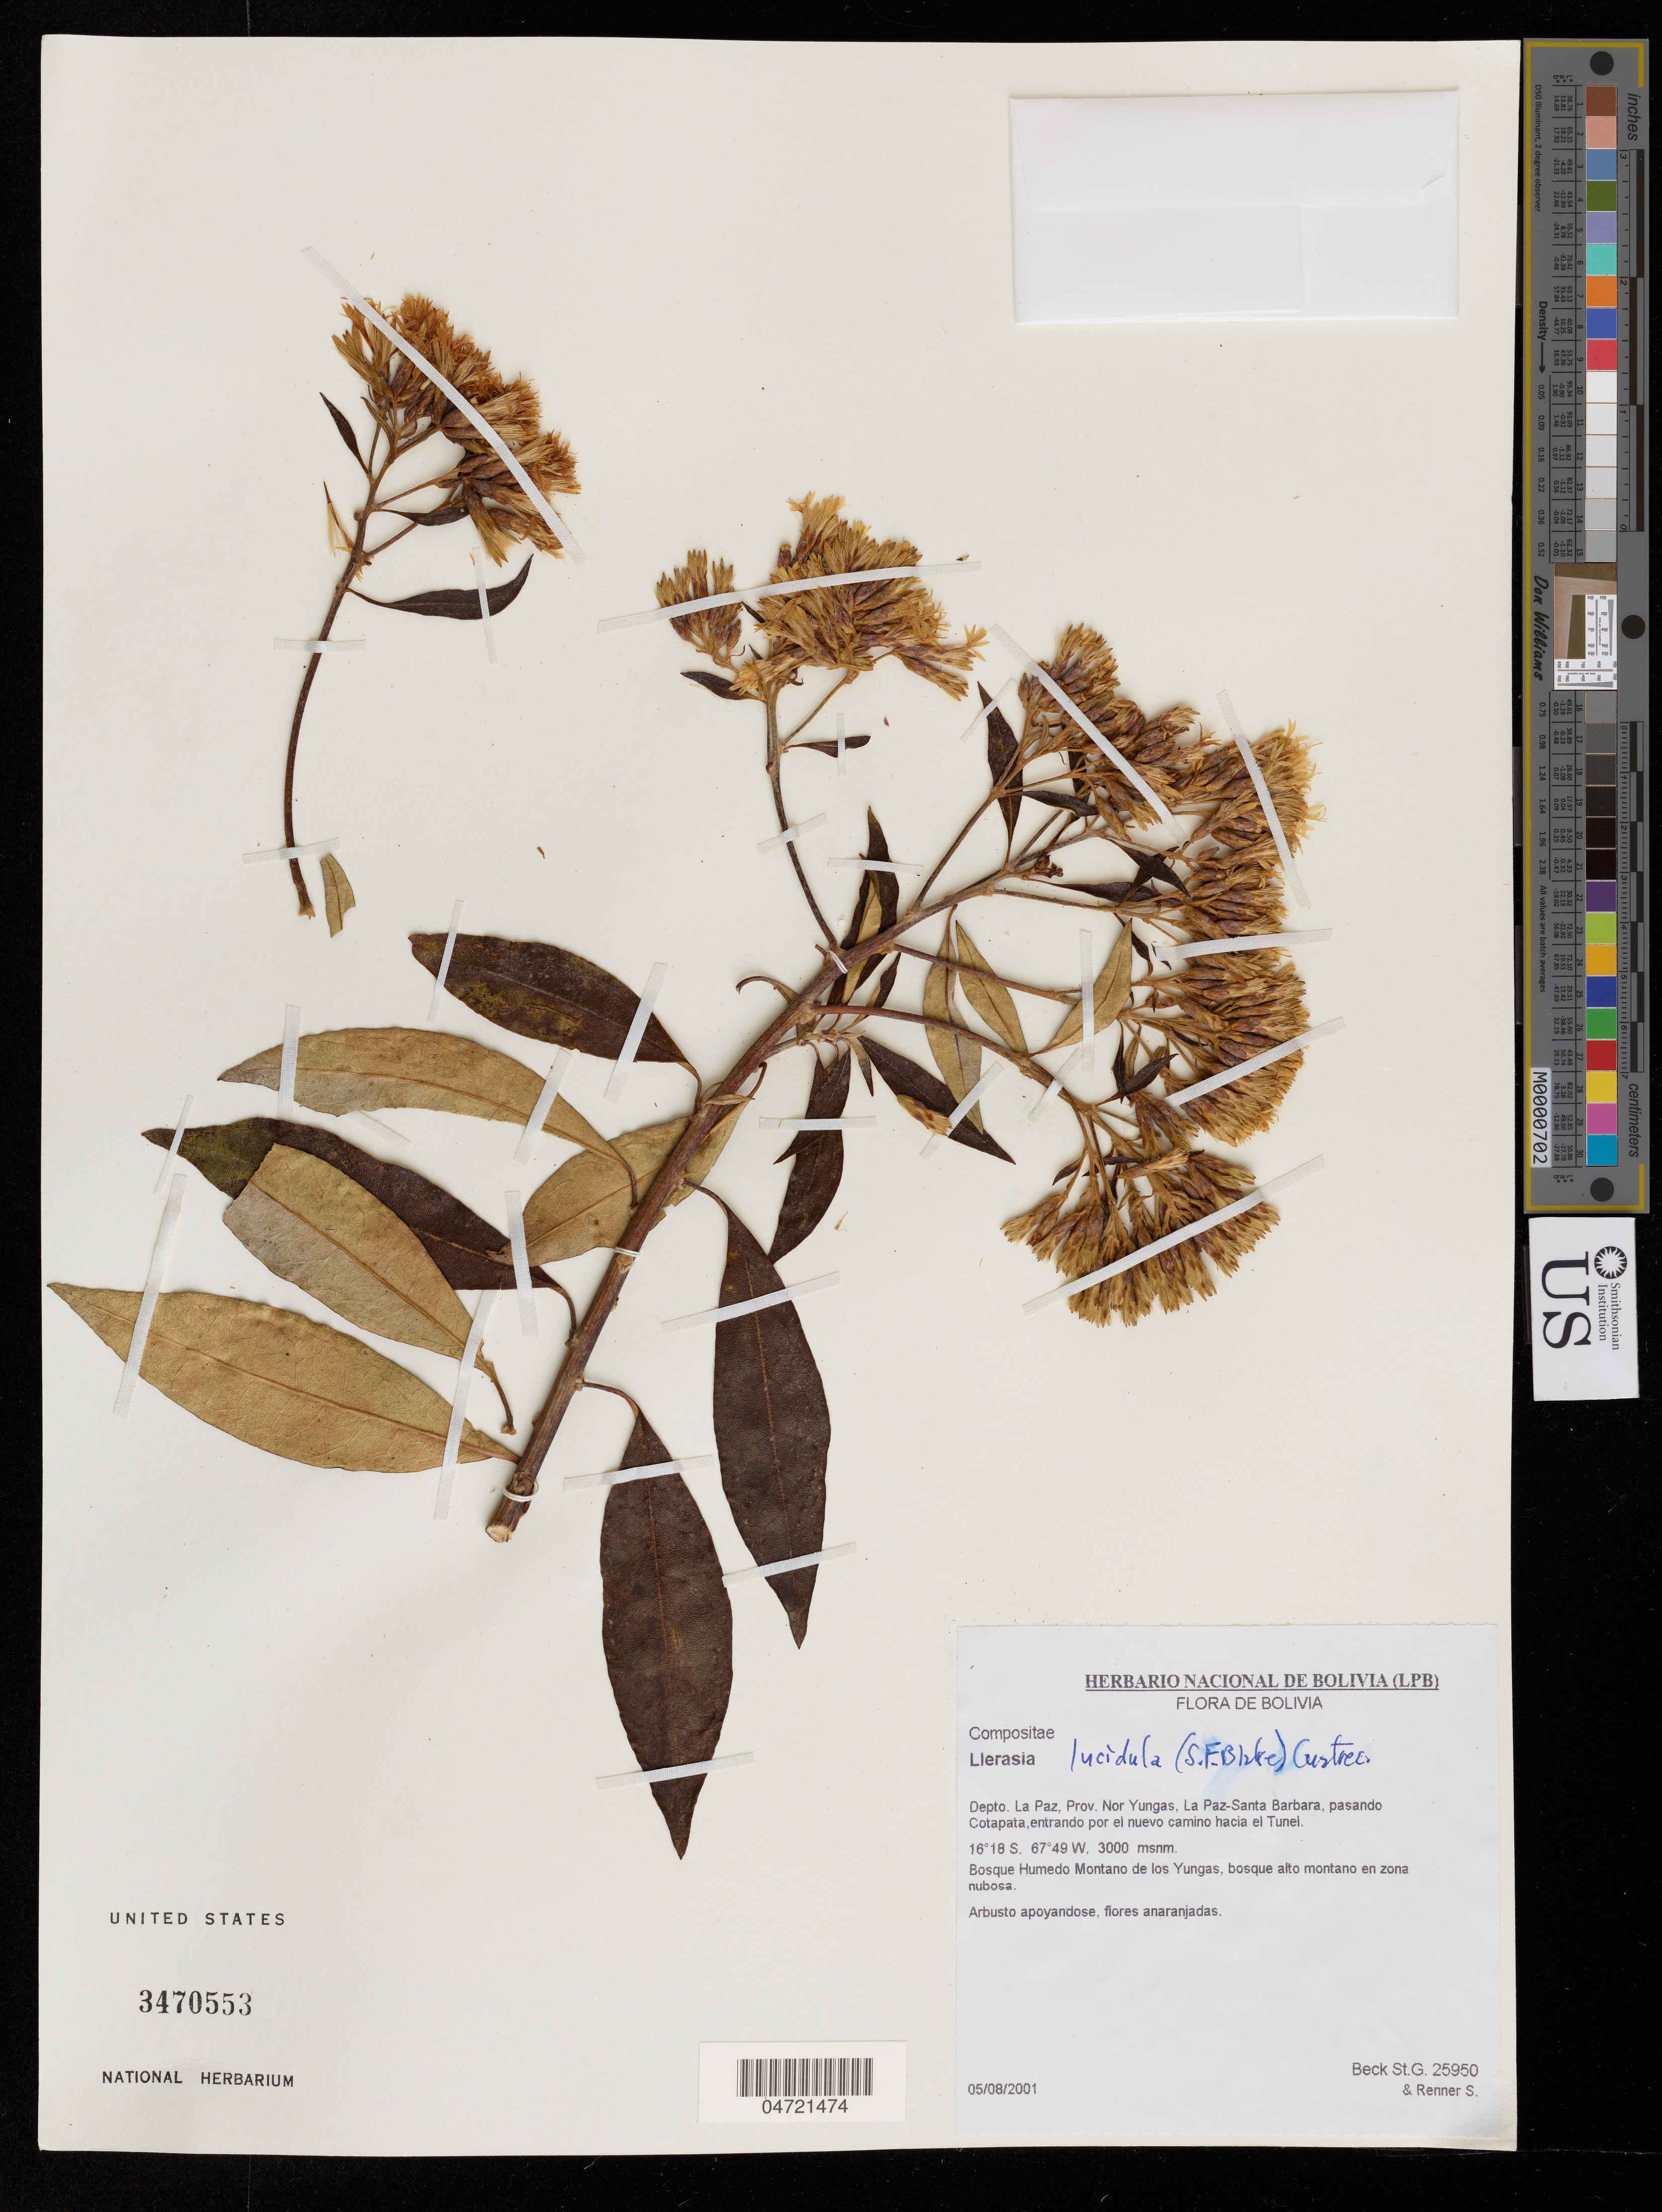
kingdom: Plantae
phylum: Tracheophyta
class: Magnoliopsida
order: Asterales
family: Asteraceae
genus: Llerasia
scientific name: Llerasia lucidula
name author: (S.F. Blake) Cuatrec.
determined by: Robinson, Harold E., (US)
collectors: S. G. Beck & S. S. Renner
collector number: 25950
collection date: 2001-08-05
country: Bolivia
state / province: La Paz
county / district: Nor Yungas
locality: La Paz-Santa Barbara, pasando Cotapata, entrando por el nuevo camino hacia El Tunel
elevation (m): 3000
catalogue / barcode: US 3470553